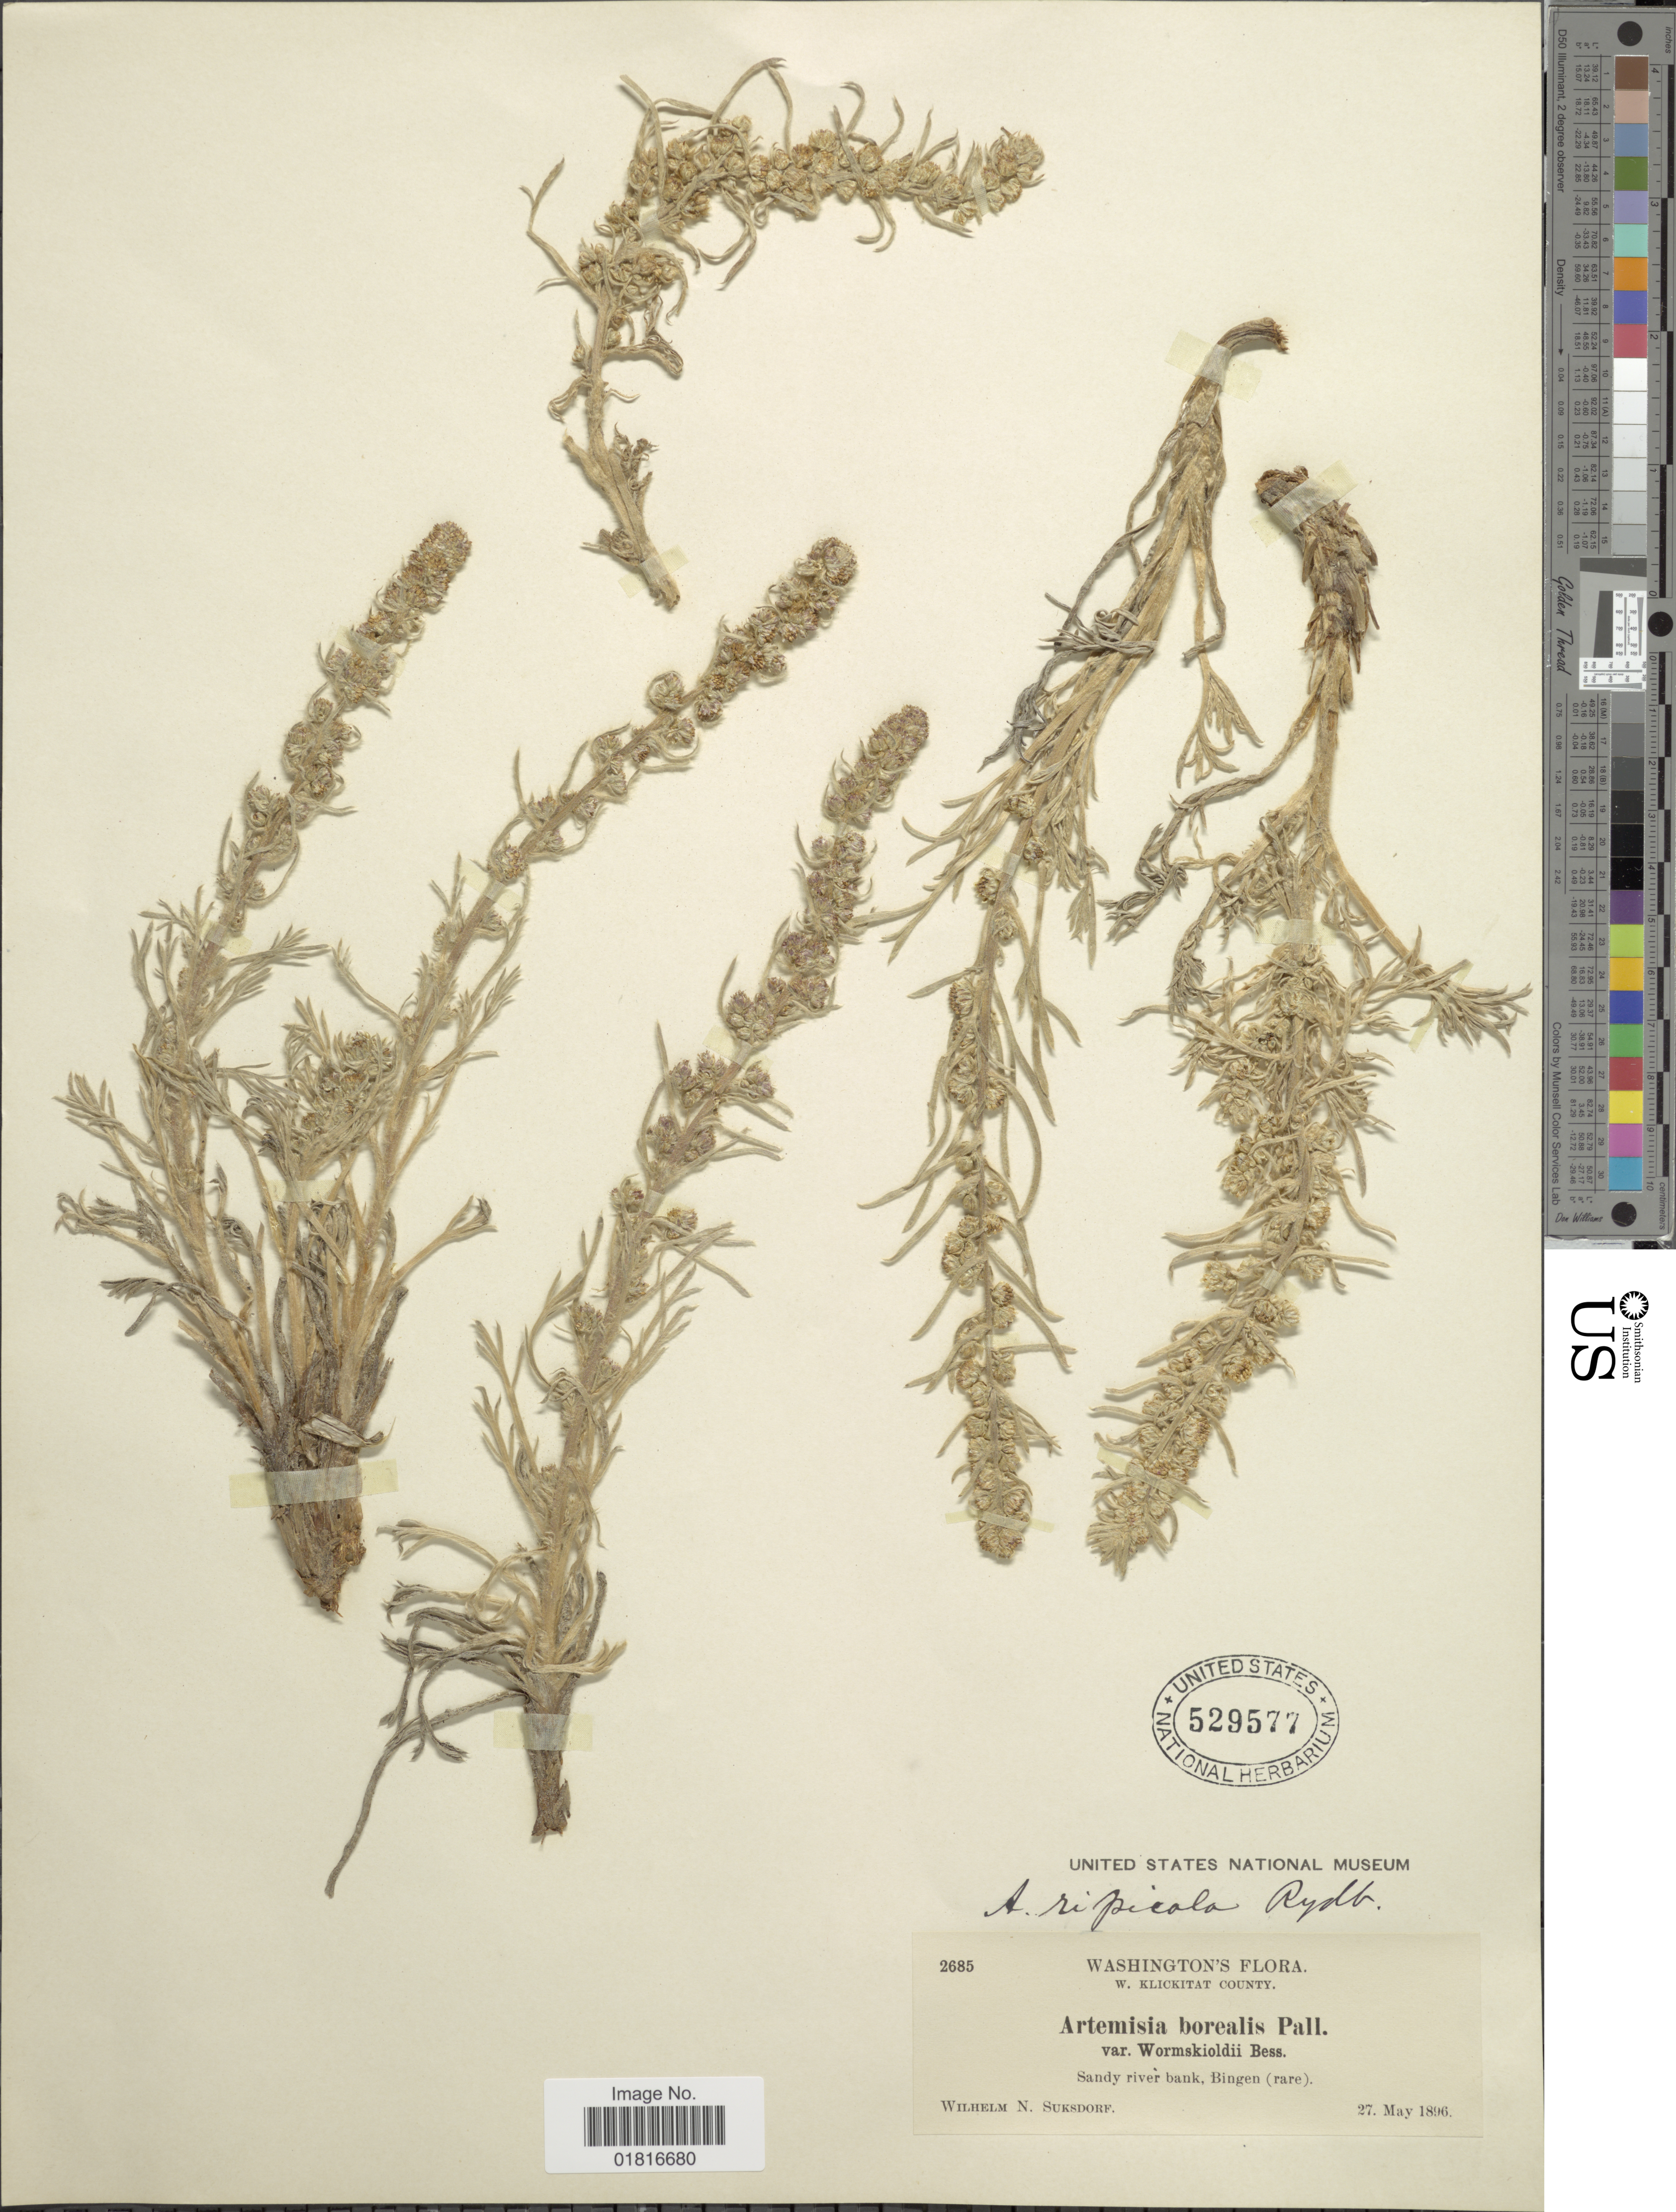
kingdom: Plantae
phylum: Tracheophyta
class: Magnoliopsida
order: Asterales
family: Asteraceae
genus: Artemisia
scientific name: Artemisia ripicola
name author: Rydb.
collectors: W. N. Suksdorf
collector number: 2685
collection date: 1896-05-27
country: United States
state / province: Washington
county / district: Klickitat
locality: W. Klickitat County, Sandy river bank, Bingen (rare)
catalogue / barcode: US 529577